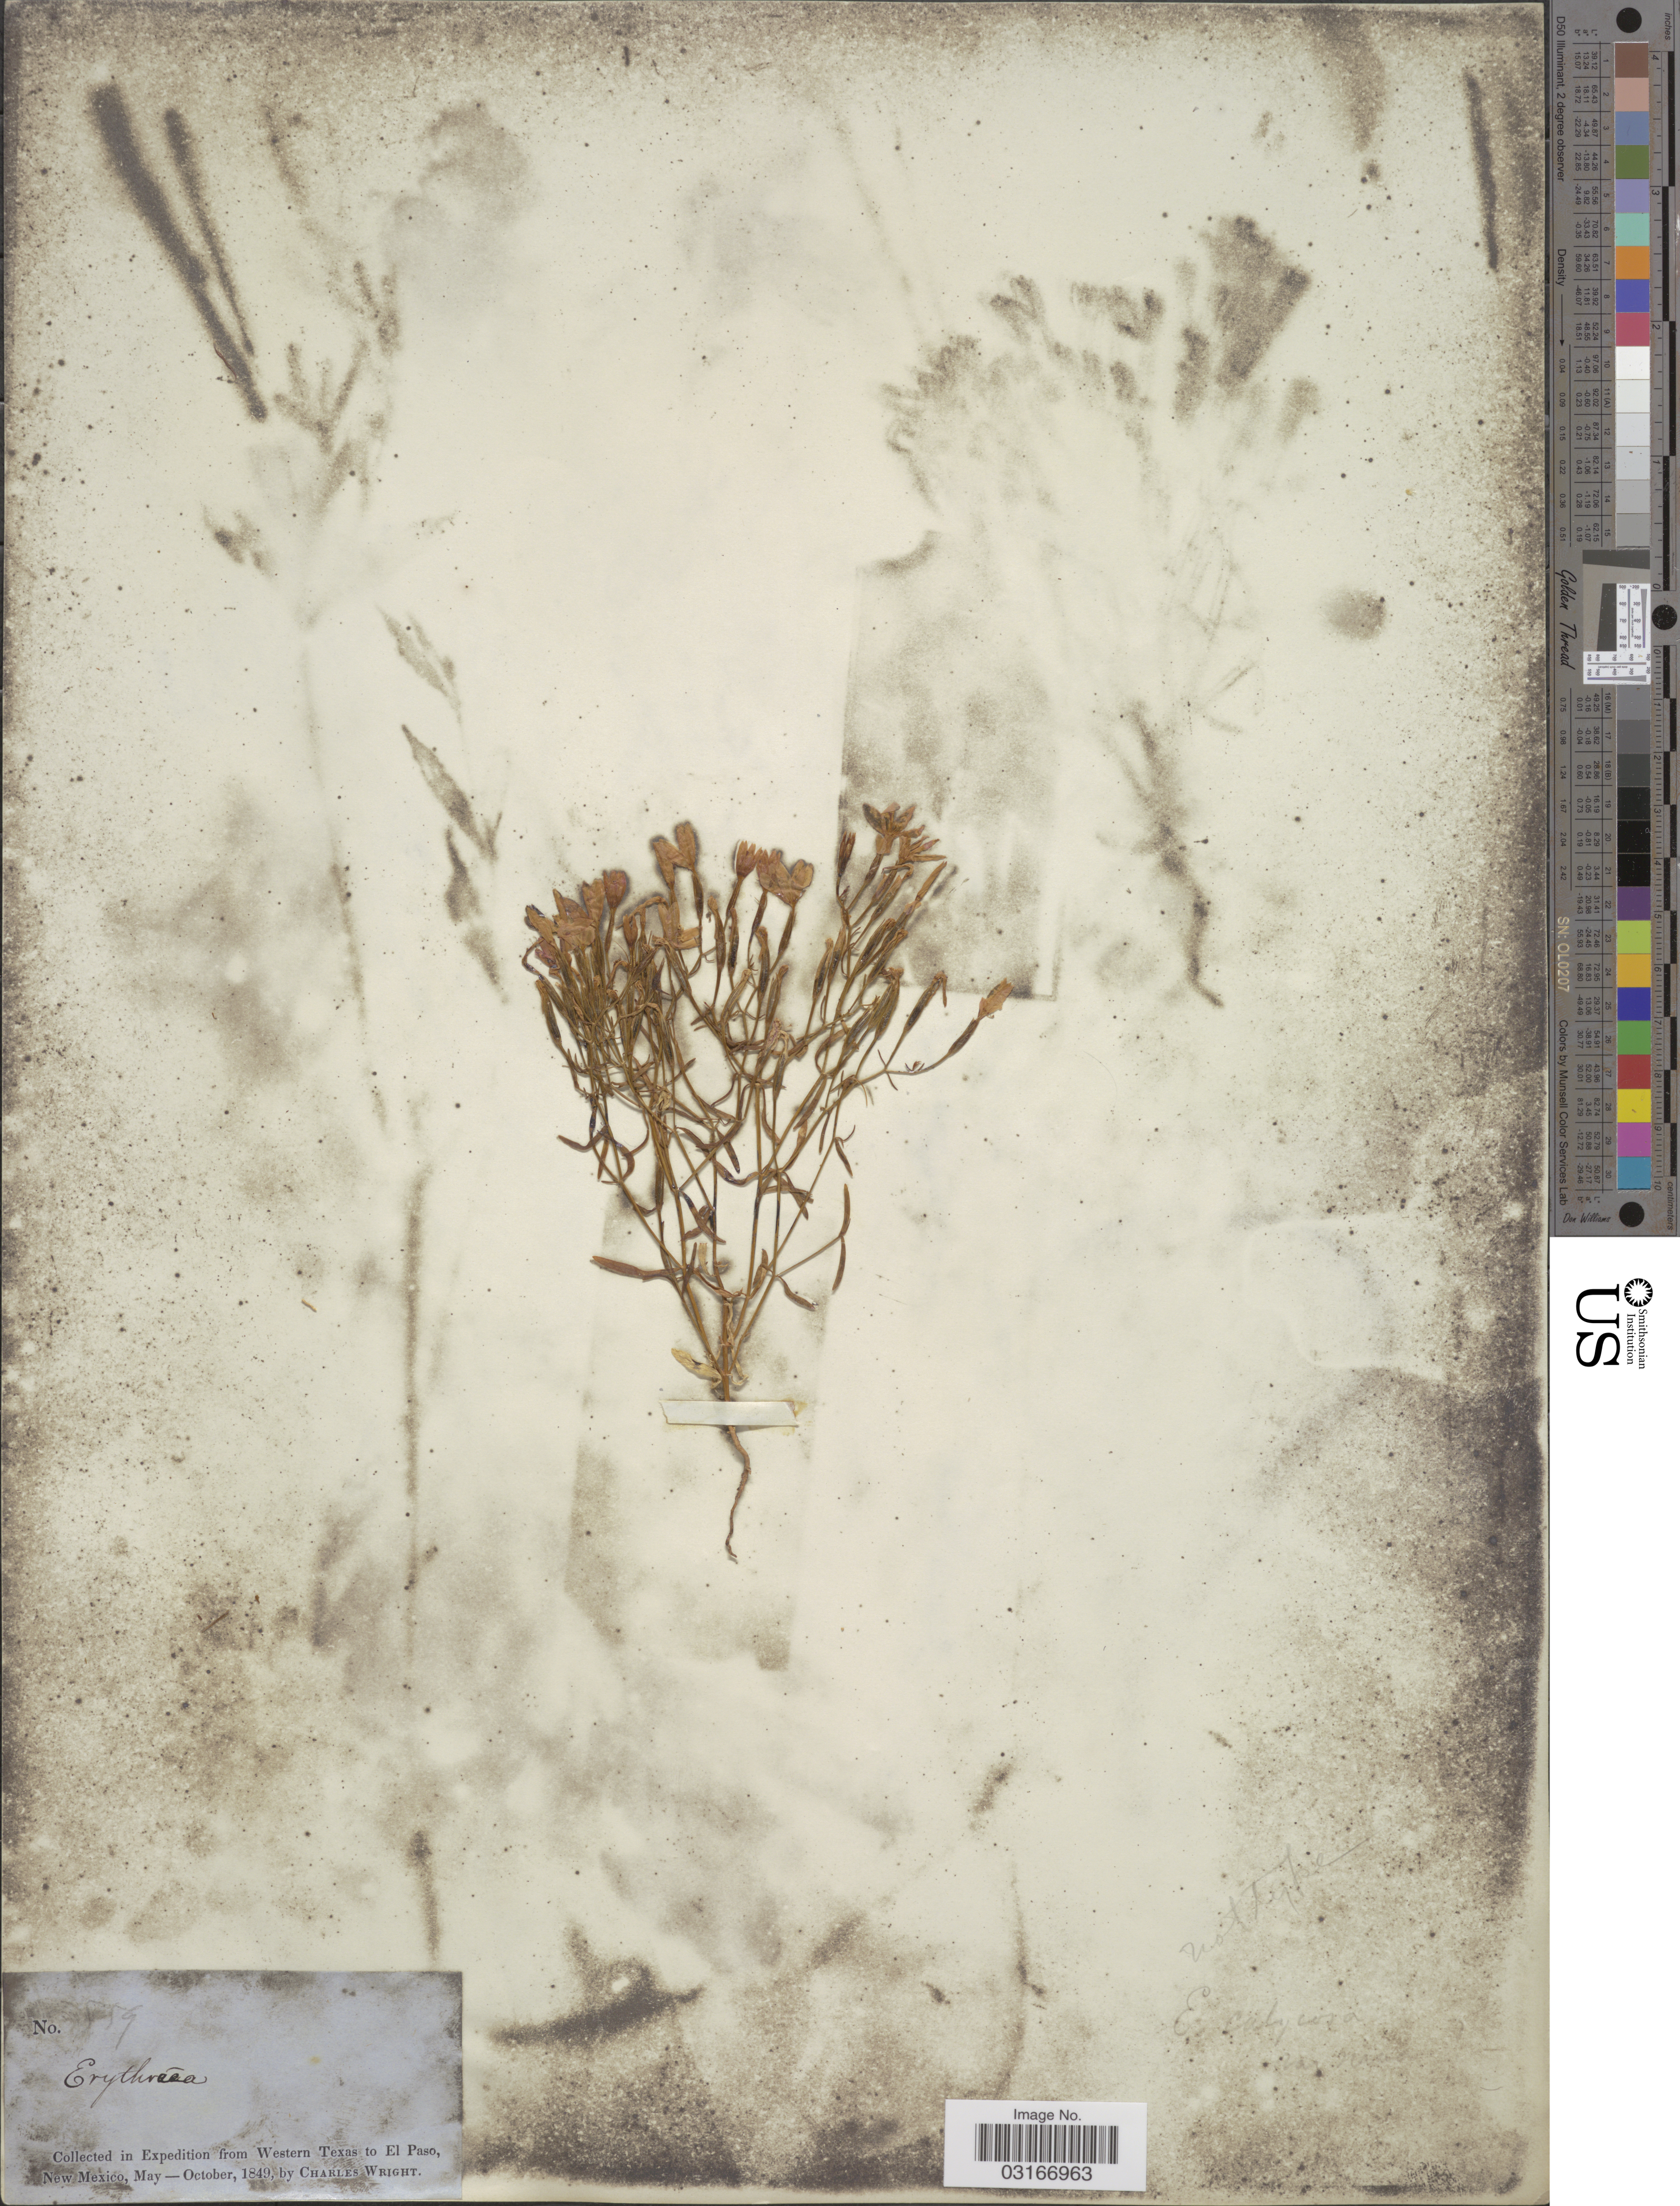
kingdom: Plantae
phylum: Tracheophyta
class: Magnoliopsida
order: Gentianales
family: Gentianaceae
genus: Centaurium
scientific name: Centaurium calycosum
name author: (Buckley) Buckley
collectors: C. Wright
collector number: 559*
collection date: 1849-05/1849-10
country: United States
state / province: Texas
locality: Western Texas to El Paso.